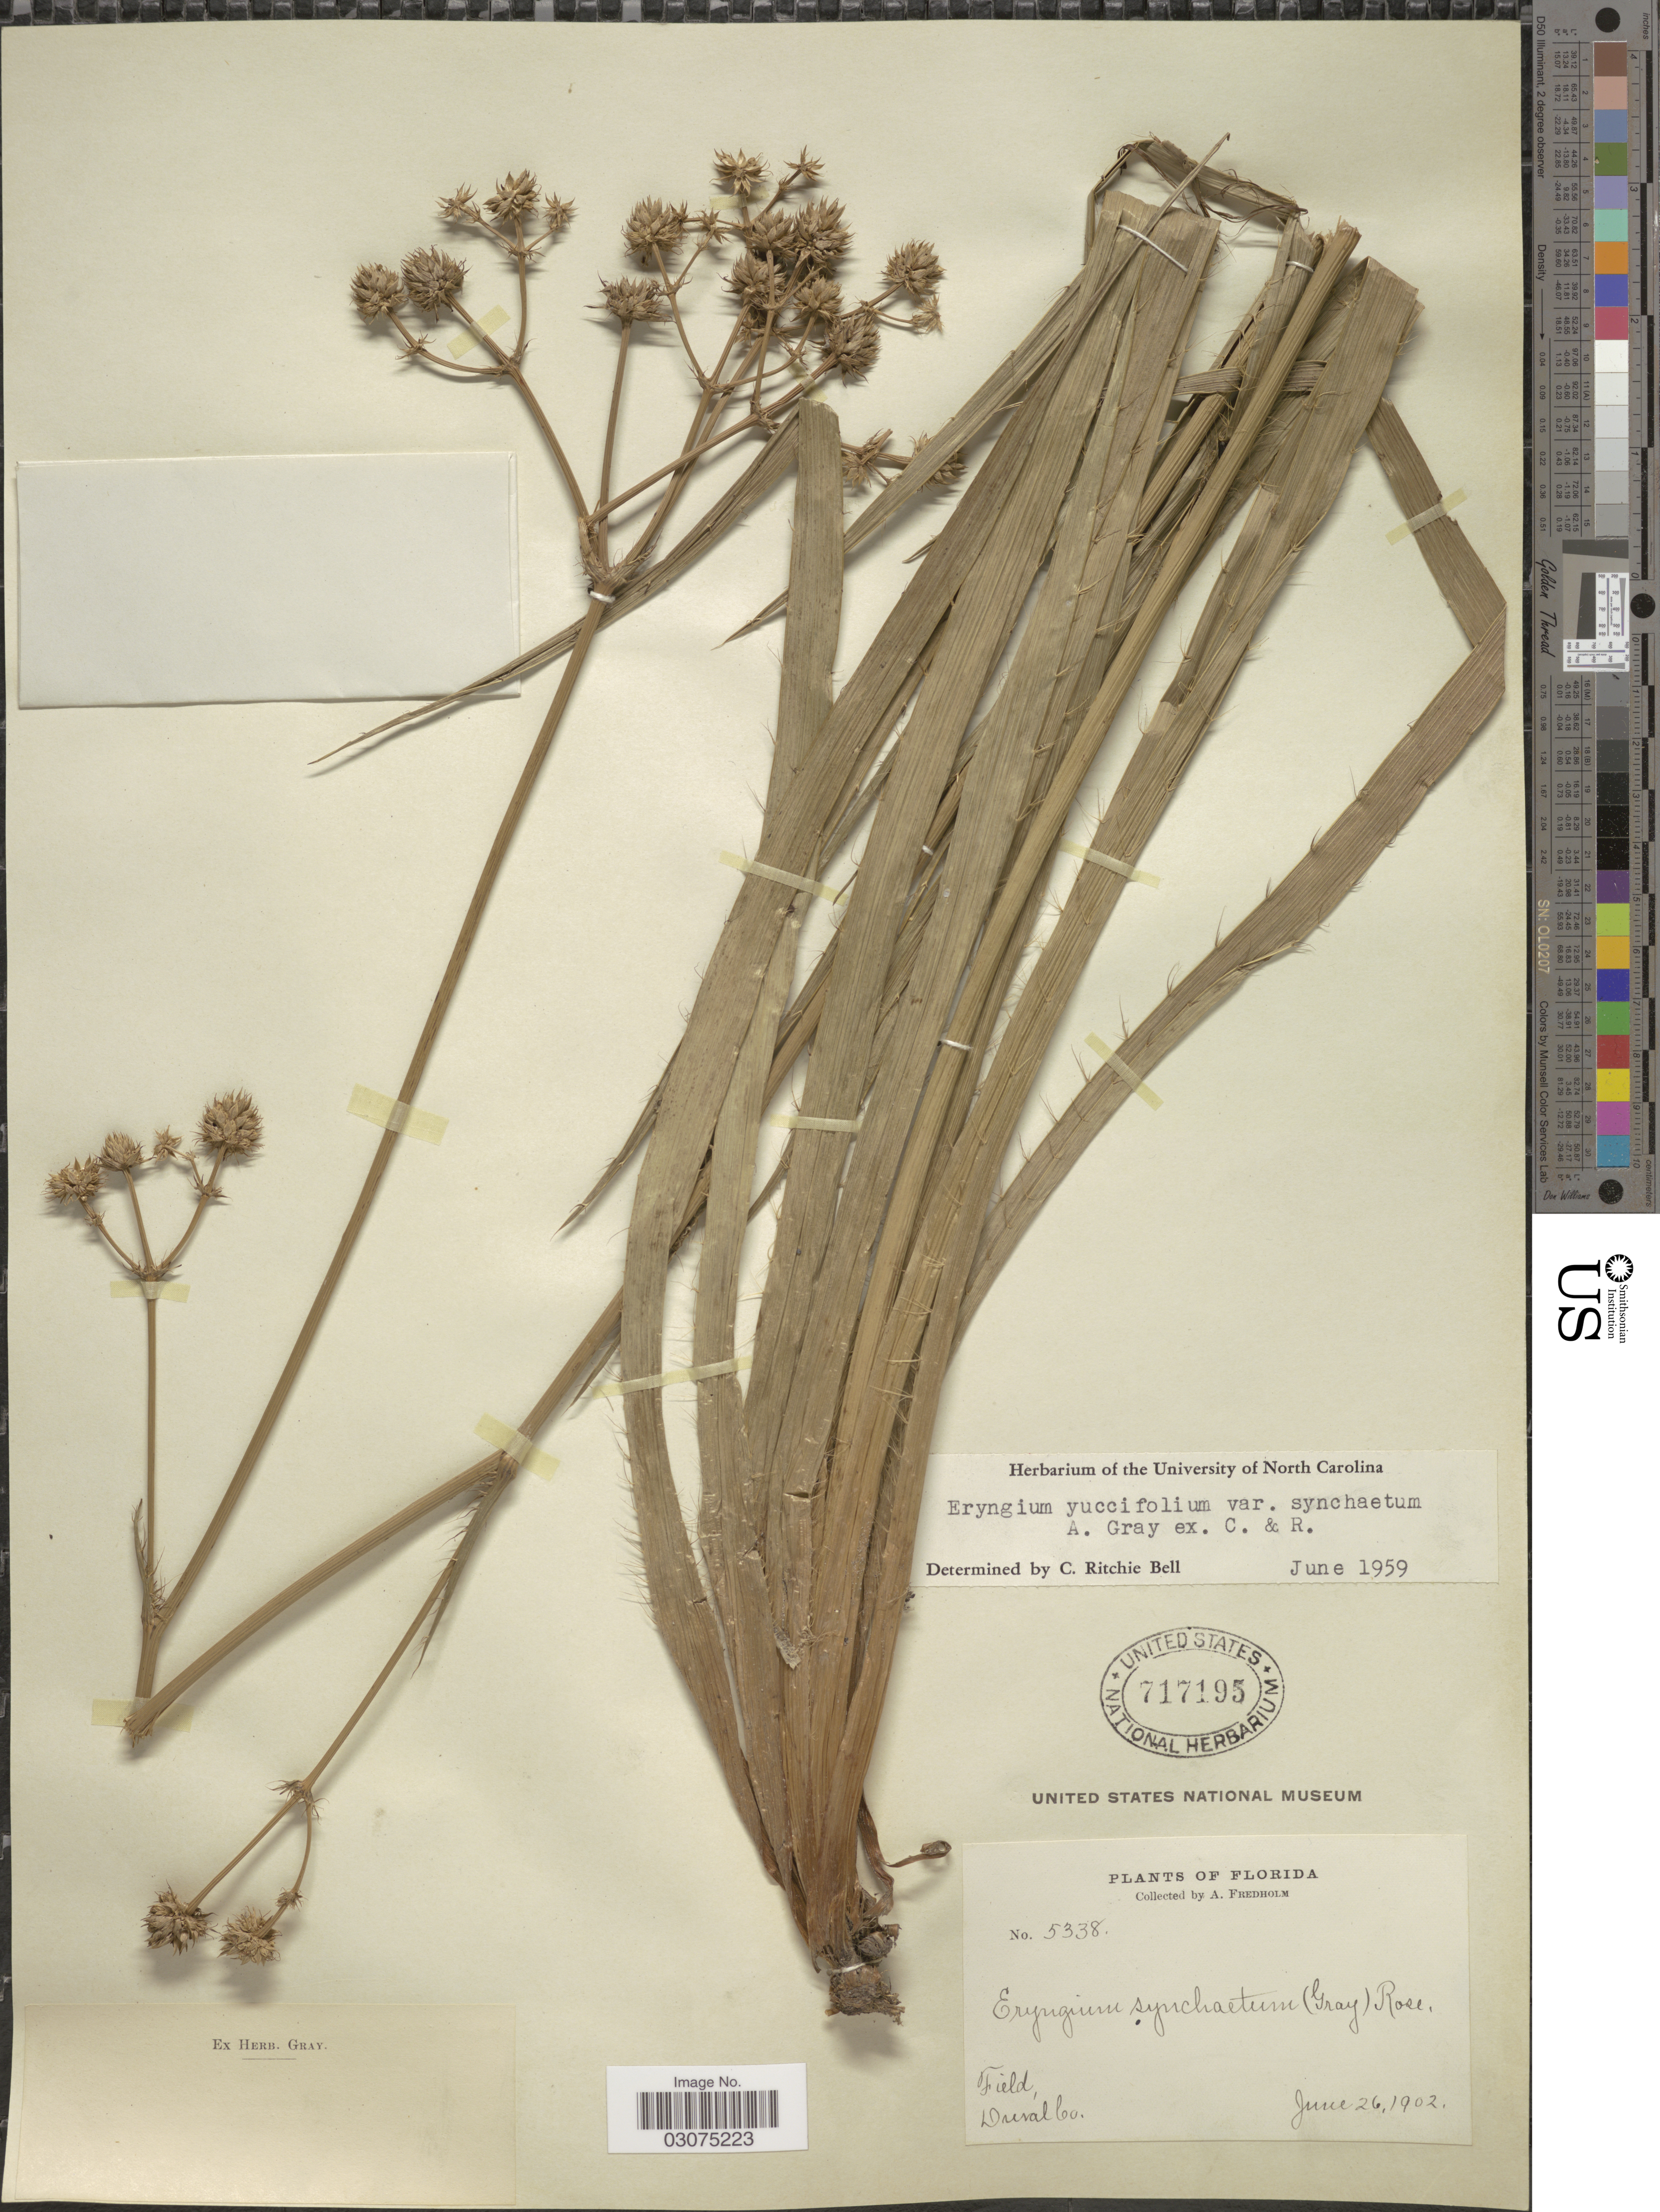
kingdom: Plantae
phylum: Tracheophyta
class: Magnoliopsida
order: Apiales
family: Apiaceae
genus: Eryngium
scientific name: Eryngium yuccifolium var. synchaetum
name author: A. Gray ex J.M. Coult. & Rose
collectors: A. Fredholm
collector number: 5338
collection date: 1902-06-26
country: United States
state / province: Florida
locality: Duval Co.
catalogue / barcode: US 717195